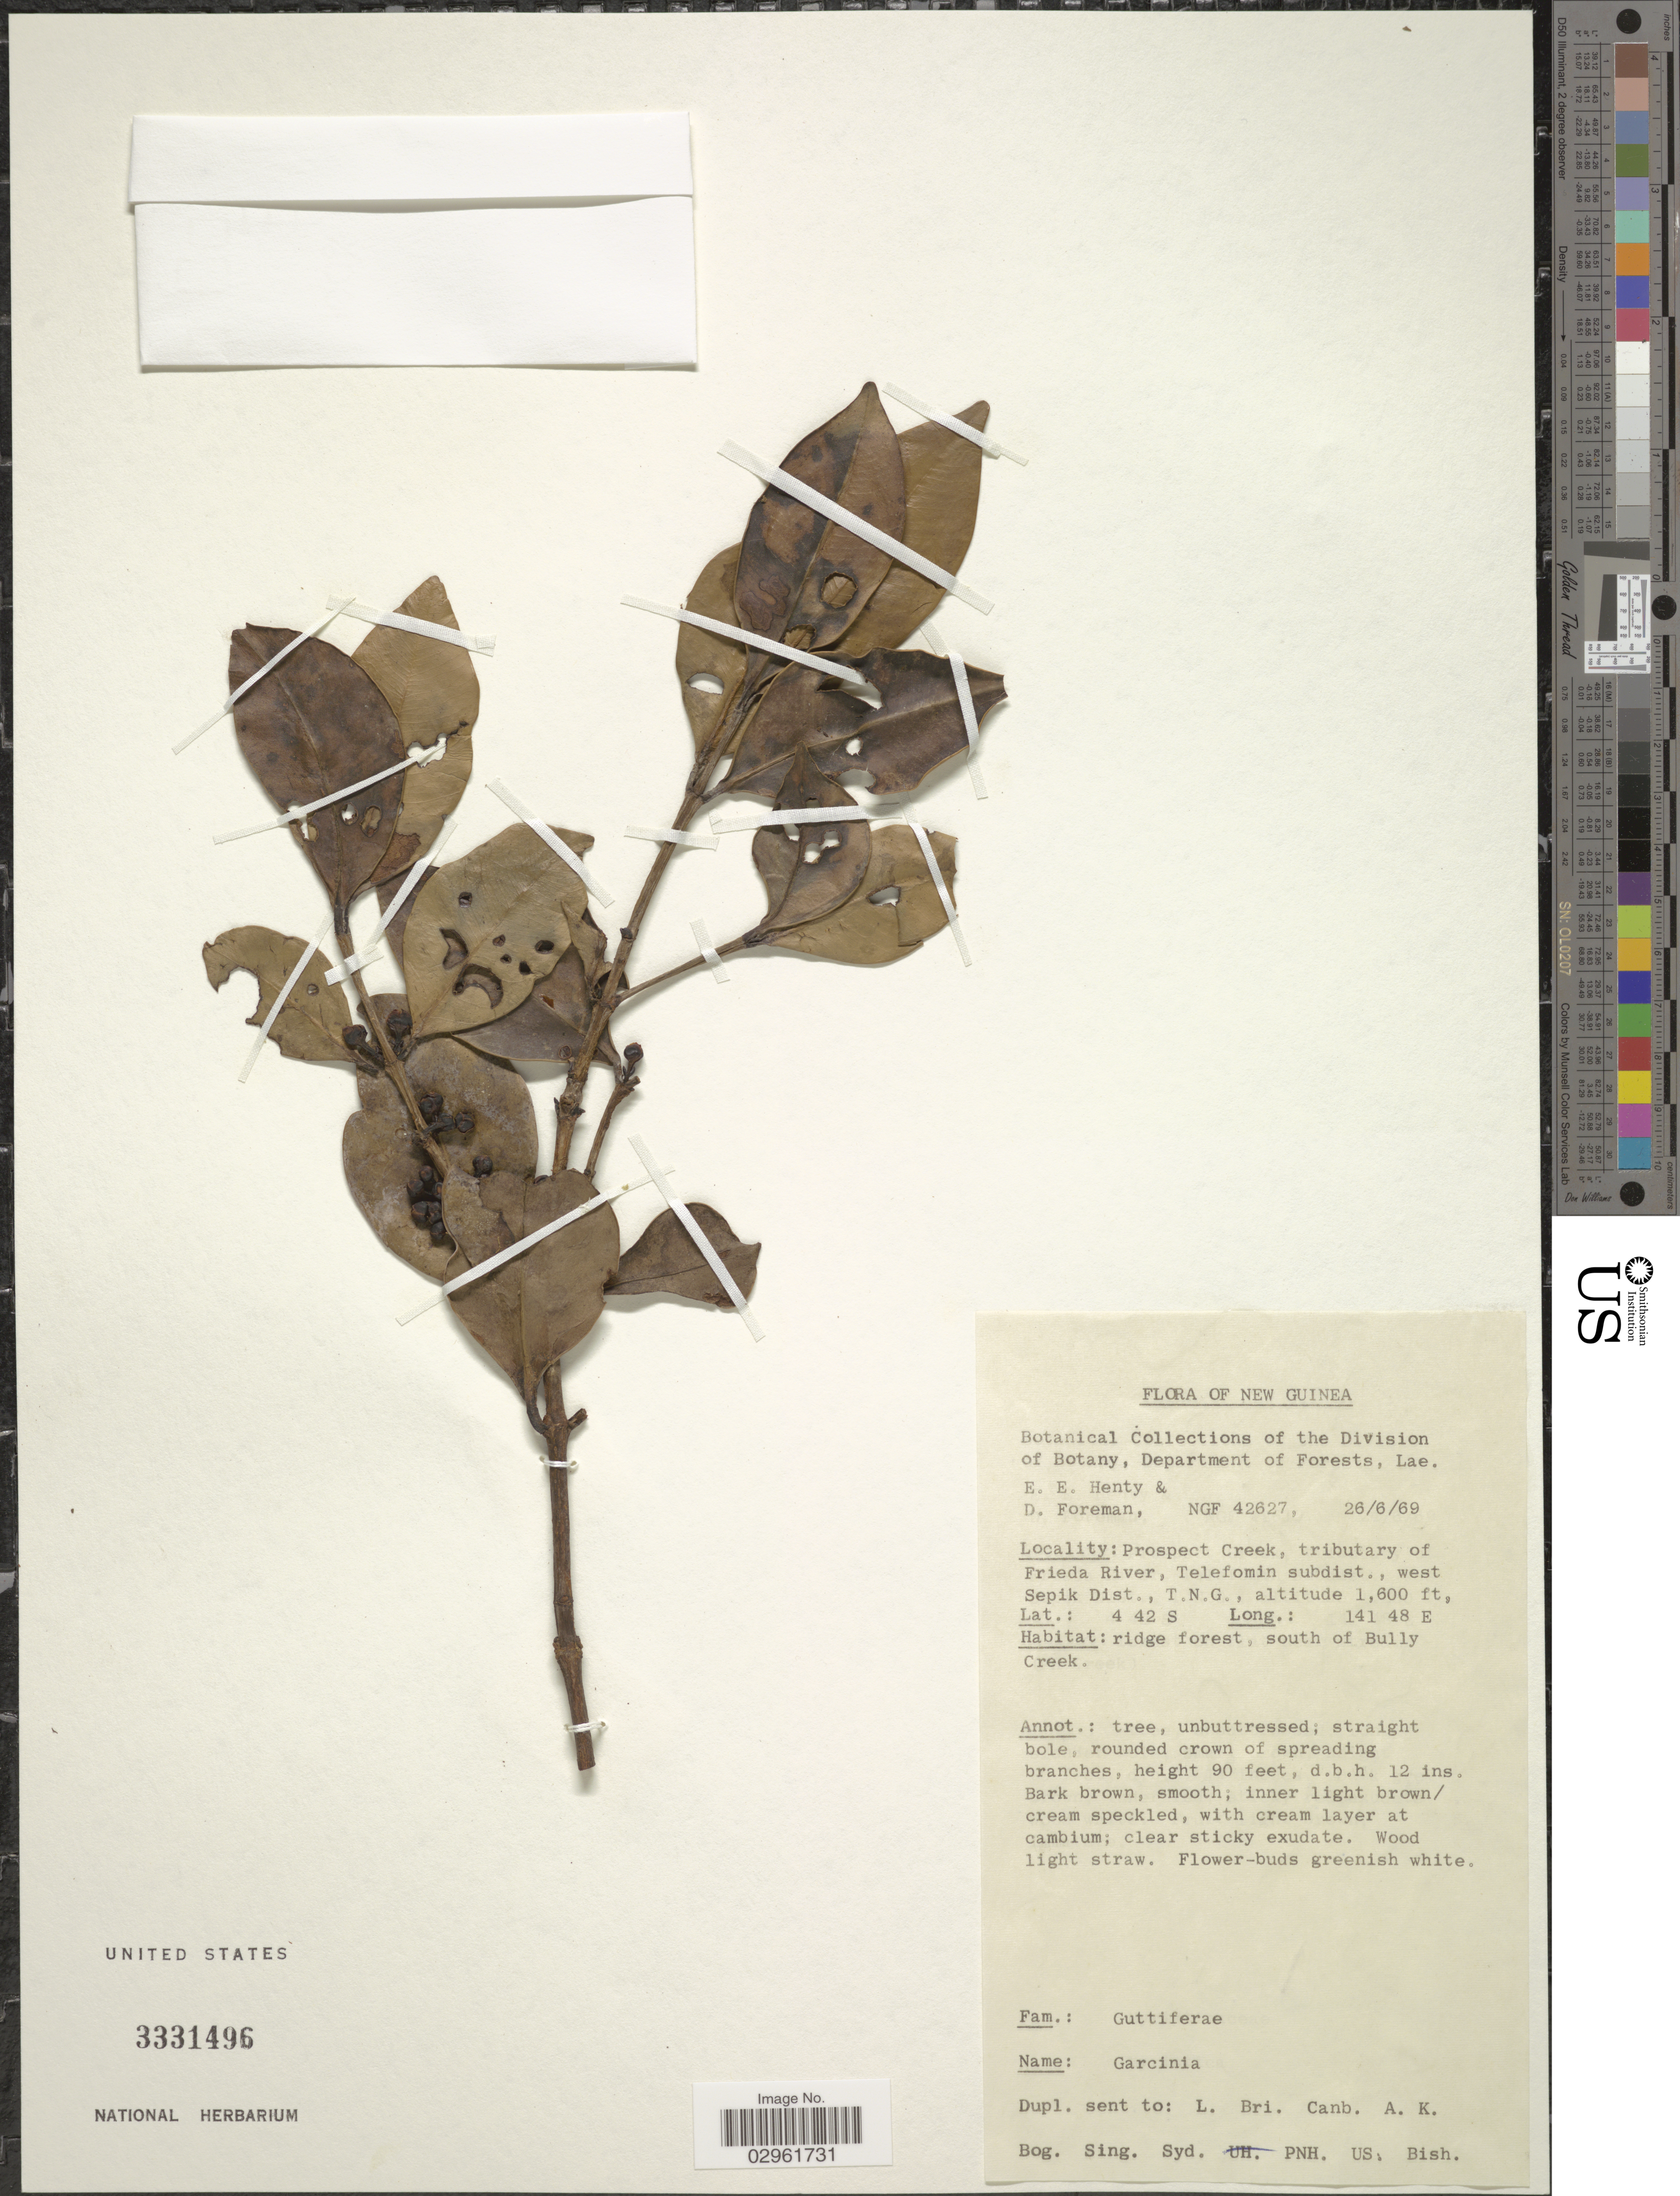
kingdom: Plantae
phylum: Tracheophyta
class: Magnoliopsida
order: Malpighiales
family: Clusiaceae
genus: Garcinia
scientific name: Garcinia sp.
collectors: E. Henty & D. Foreman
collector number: NGF42627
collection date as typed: Transcribed d/m/y: 26/6/69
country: Papua New Guinea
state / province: Sandaun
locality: New Guinea. Prospect Creek, tributary of Frieda River, Telefomin subdist., west Sepik Dist., T.N.G.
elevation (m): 488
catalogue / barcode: US 3331496